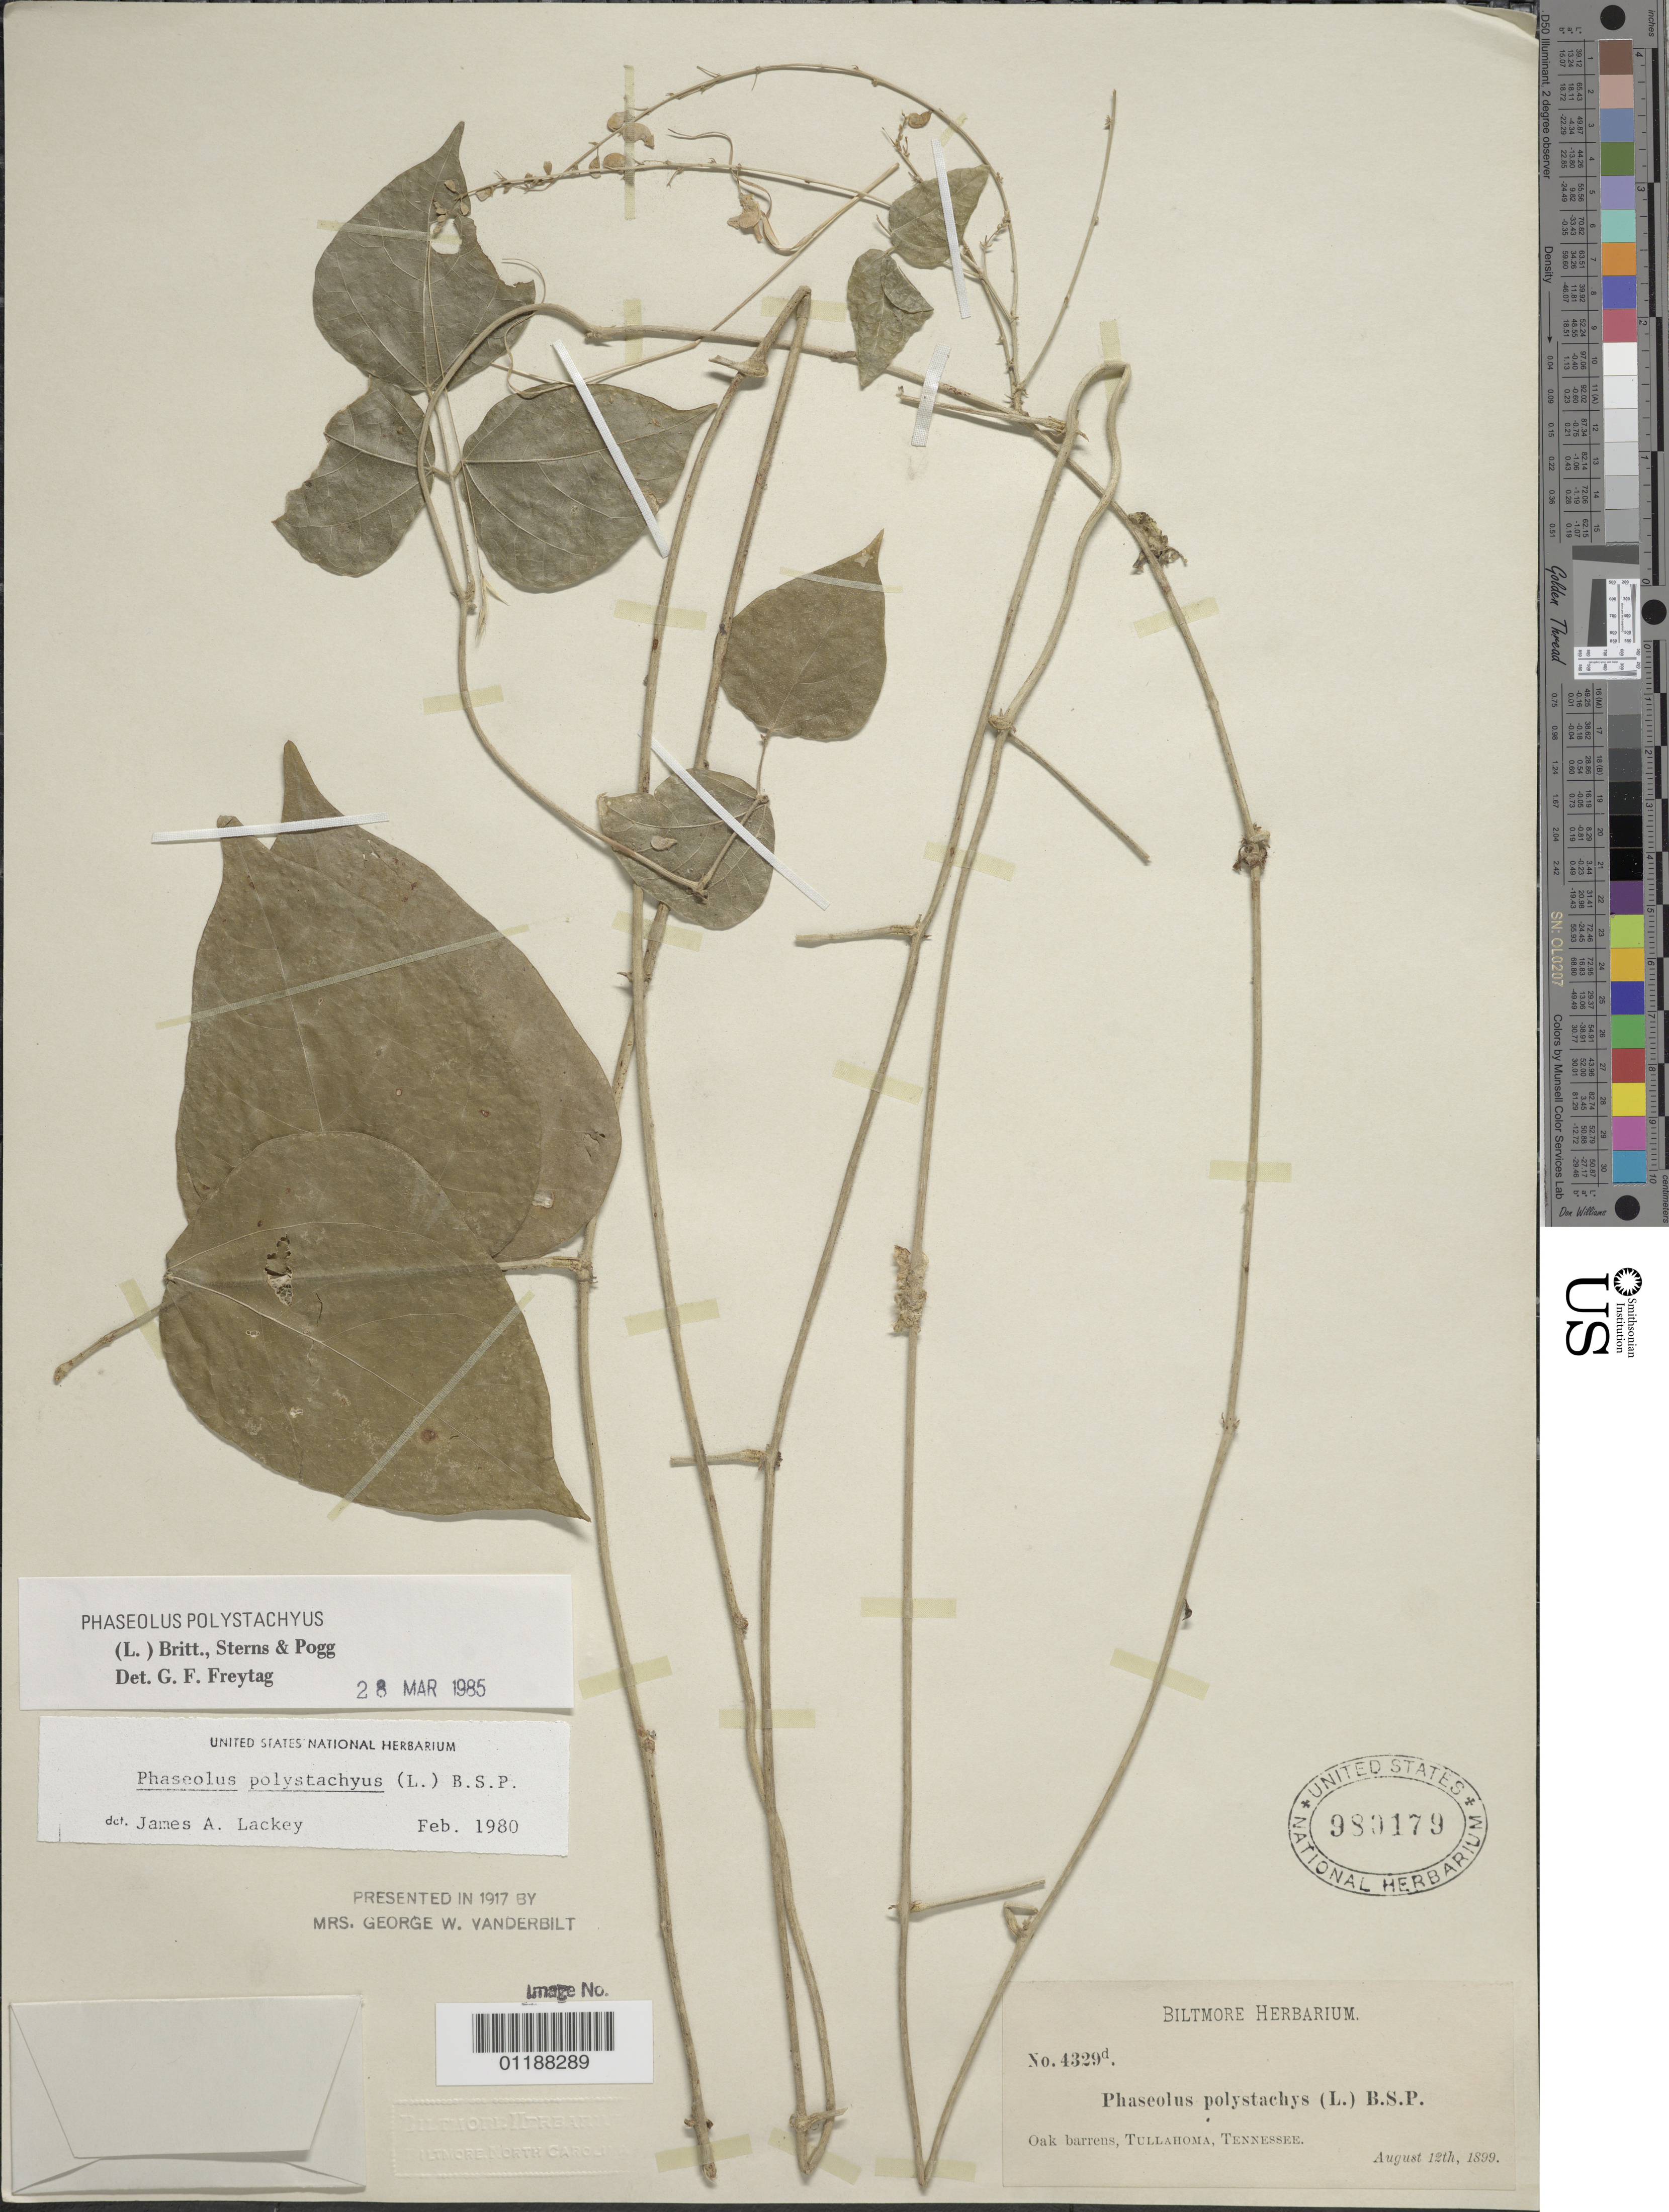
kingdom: Plantae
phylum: Tracheophyta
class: Magnoliopsida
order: Fabales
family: Fabaceae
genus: Phaseolus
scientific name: Phaseolus polystachios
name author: (L.) Britton, Stearns & Poggenb.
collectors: ex herb. Biltmore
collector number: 4329d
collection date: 1899-08-12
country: United States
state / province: Tennessee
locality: Oak barrens, Tullahoma.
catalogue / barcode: US 980179